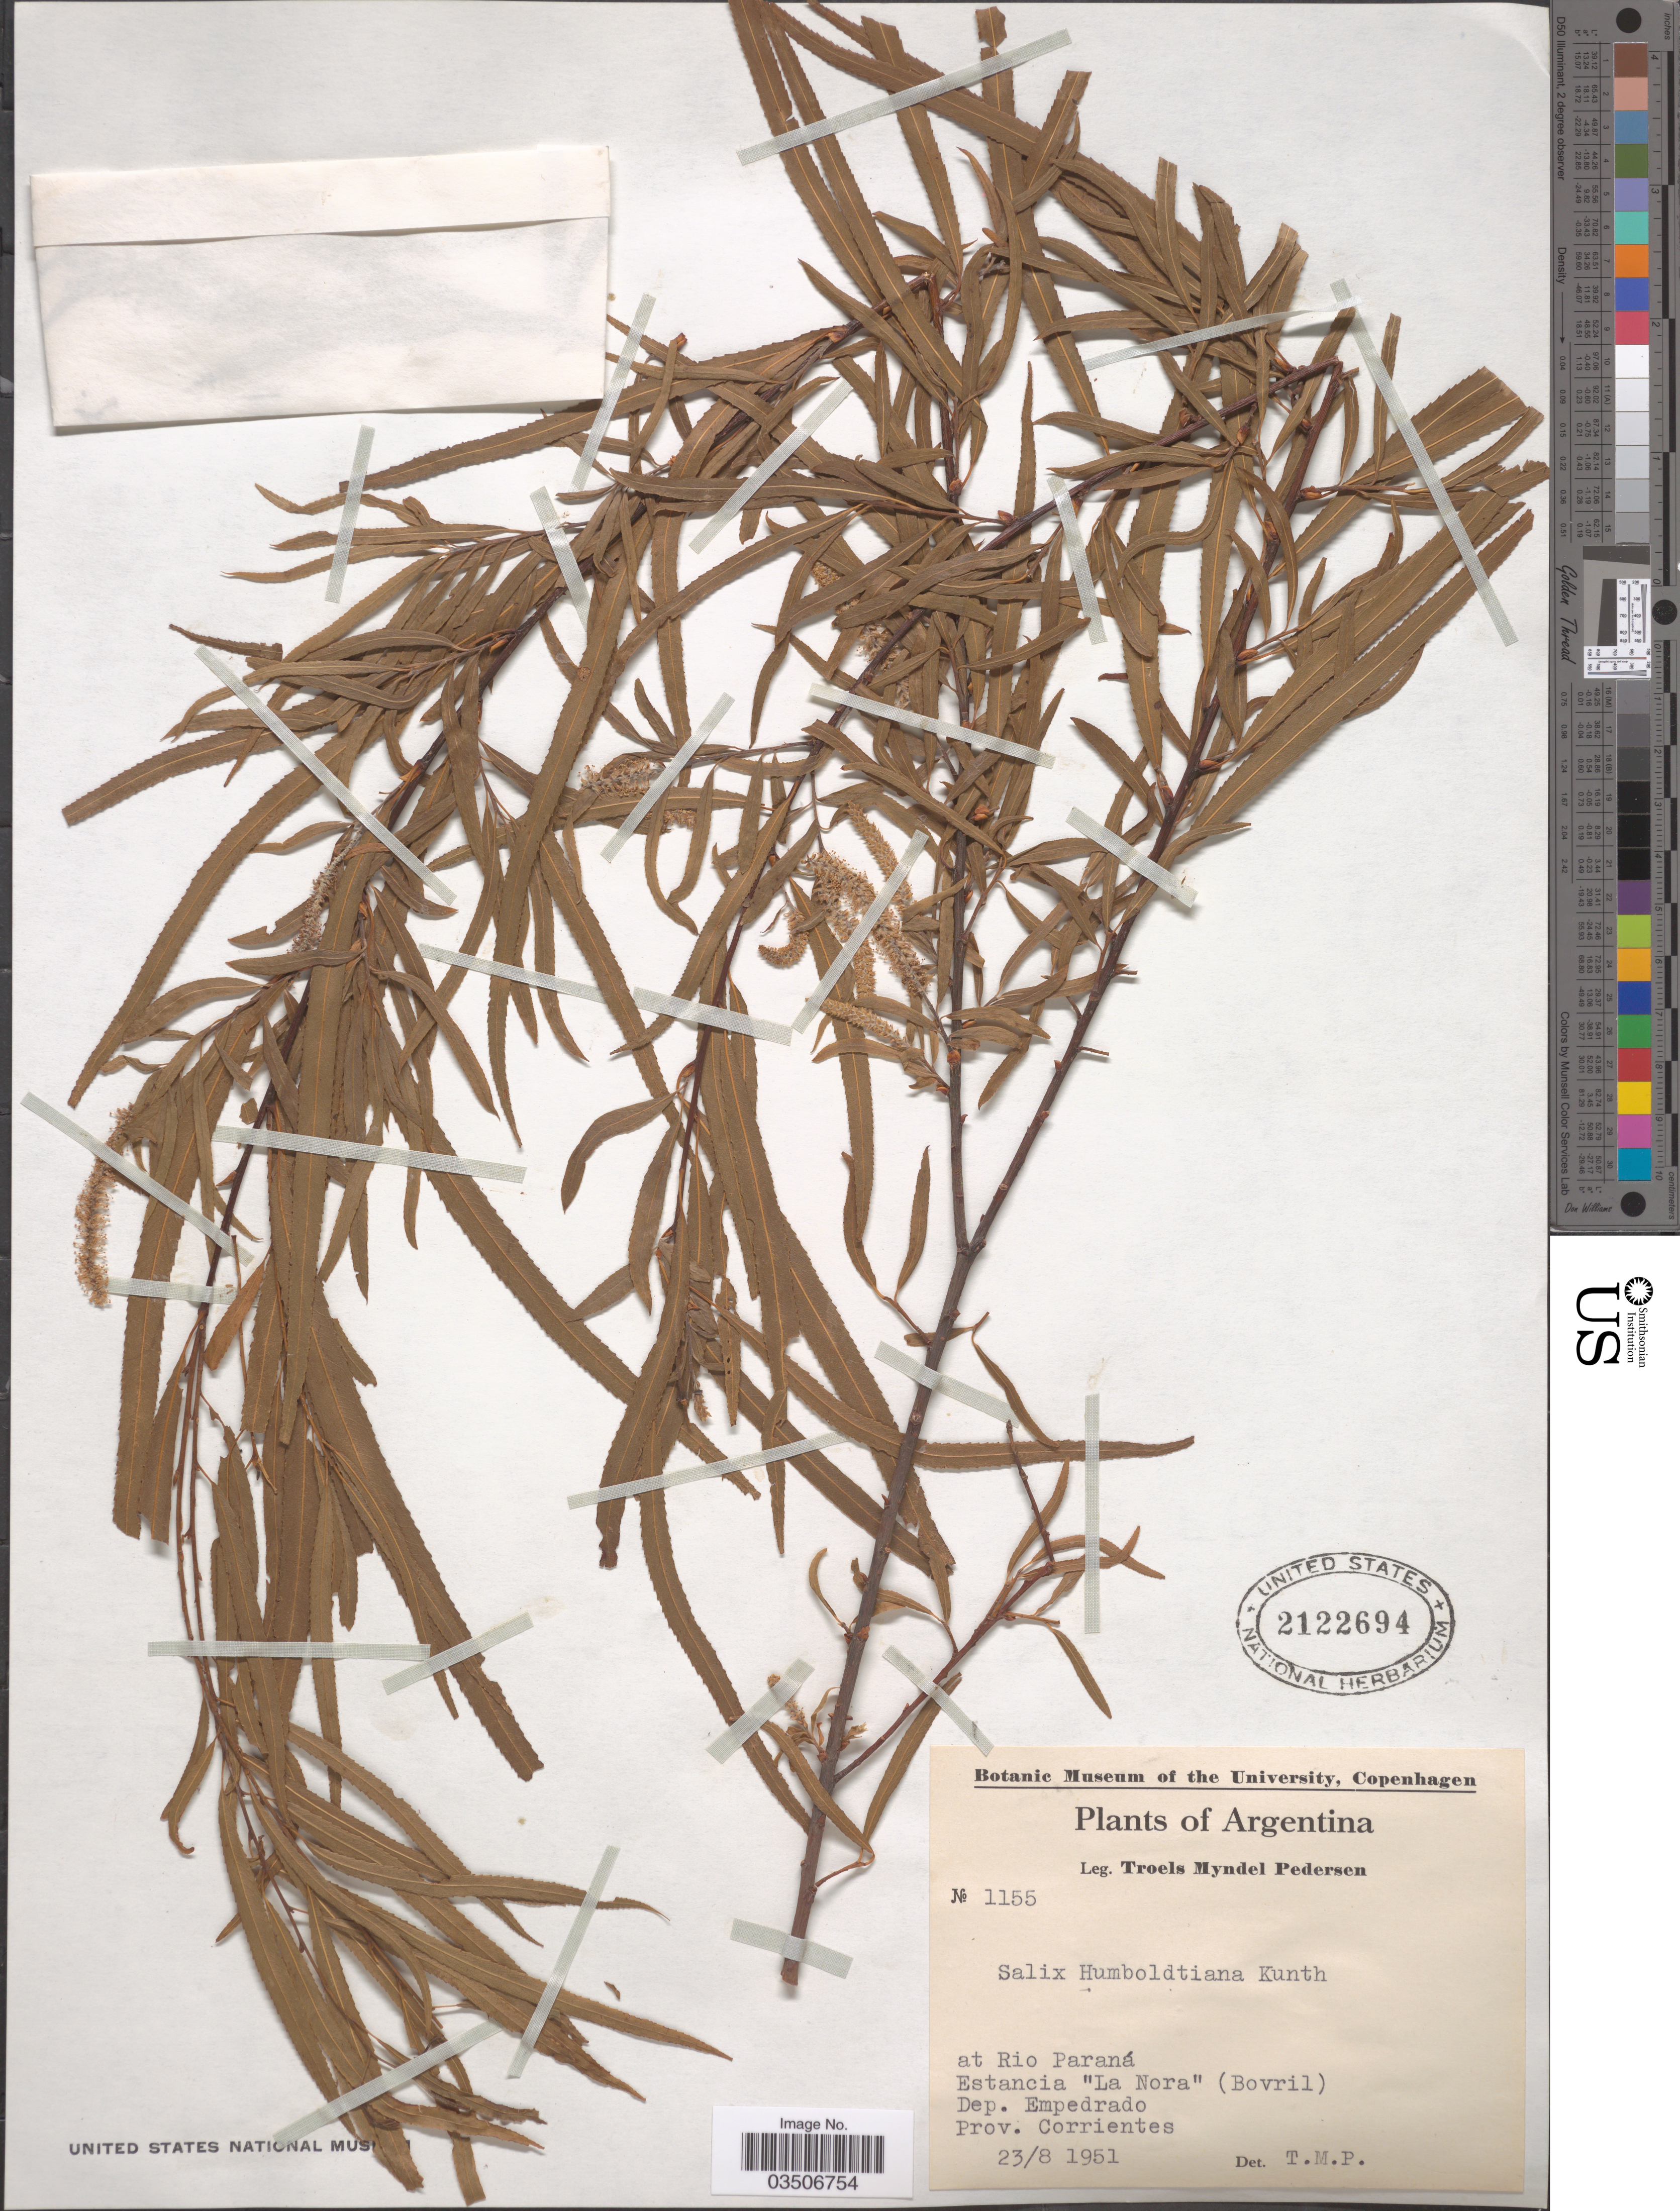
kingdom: Plantae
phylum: Tracheophyta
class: Magnoliopsida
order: Malpighiales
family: Salicaceae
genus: Salix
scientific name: Salix humboldtiana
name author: Willd.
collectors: T. Pederson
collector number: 1155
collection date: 1951-08-23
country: Argentina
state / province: Corrientes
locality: At Rio Paraná. Estancia "La Nora" (Bovril). Dep. Empedrado. Prov. Corrientes.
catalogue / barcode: US 2122694